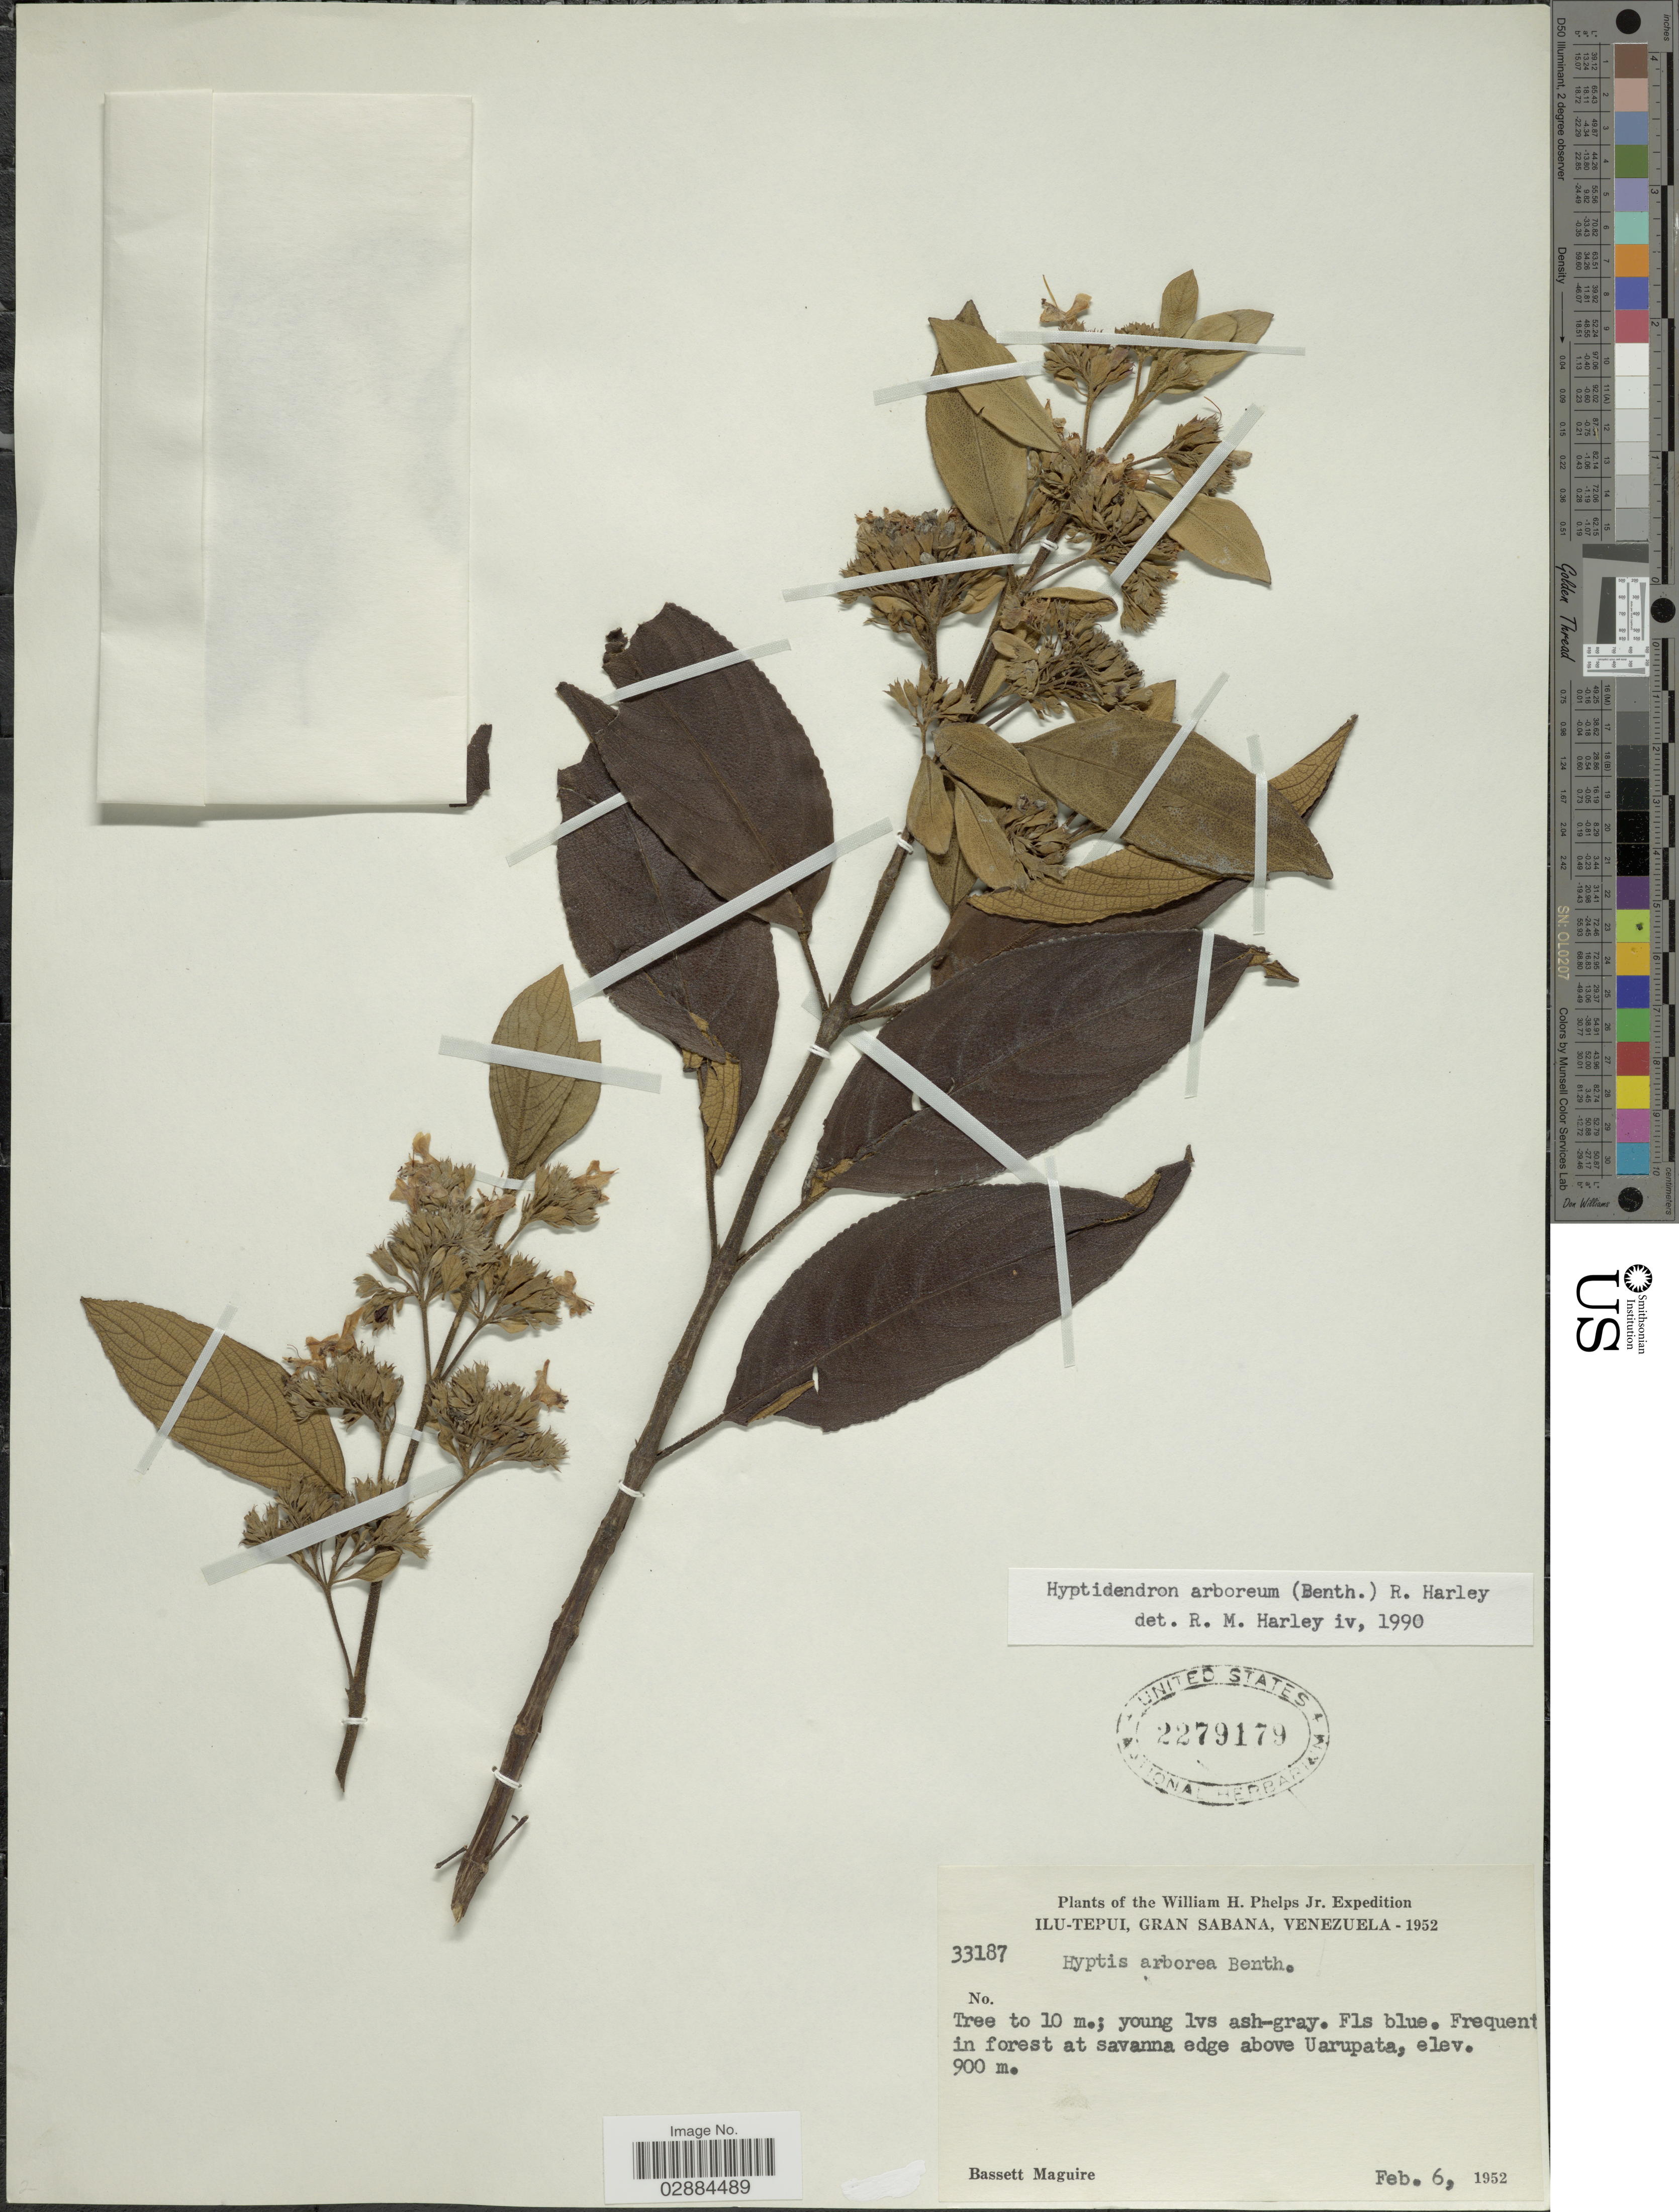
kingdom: Plantae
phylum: Tracheophyta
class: Magnoliopsida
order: Lamiales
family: Lamiaceae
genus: Hyptidendron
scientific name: Hyptidendron arboreum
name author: (Benth.) Harley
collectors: B. Maguire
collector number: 33187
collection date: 1952-02-06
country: Venezuela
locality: Ilu-Tepui, Gran Sabana, Venezuela, in forest at savanna edge above Uarupata.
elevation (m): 900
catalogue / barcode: US 2279179